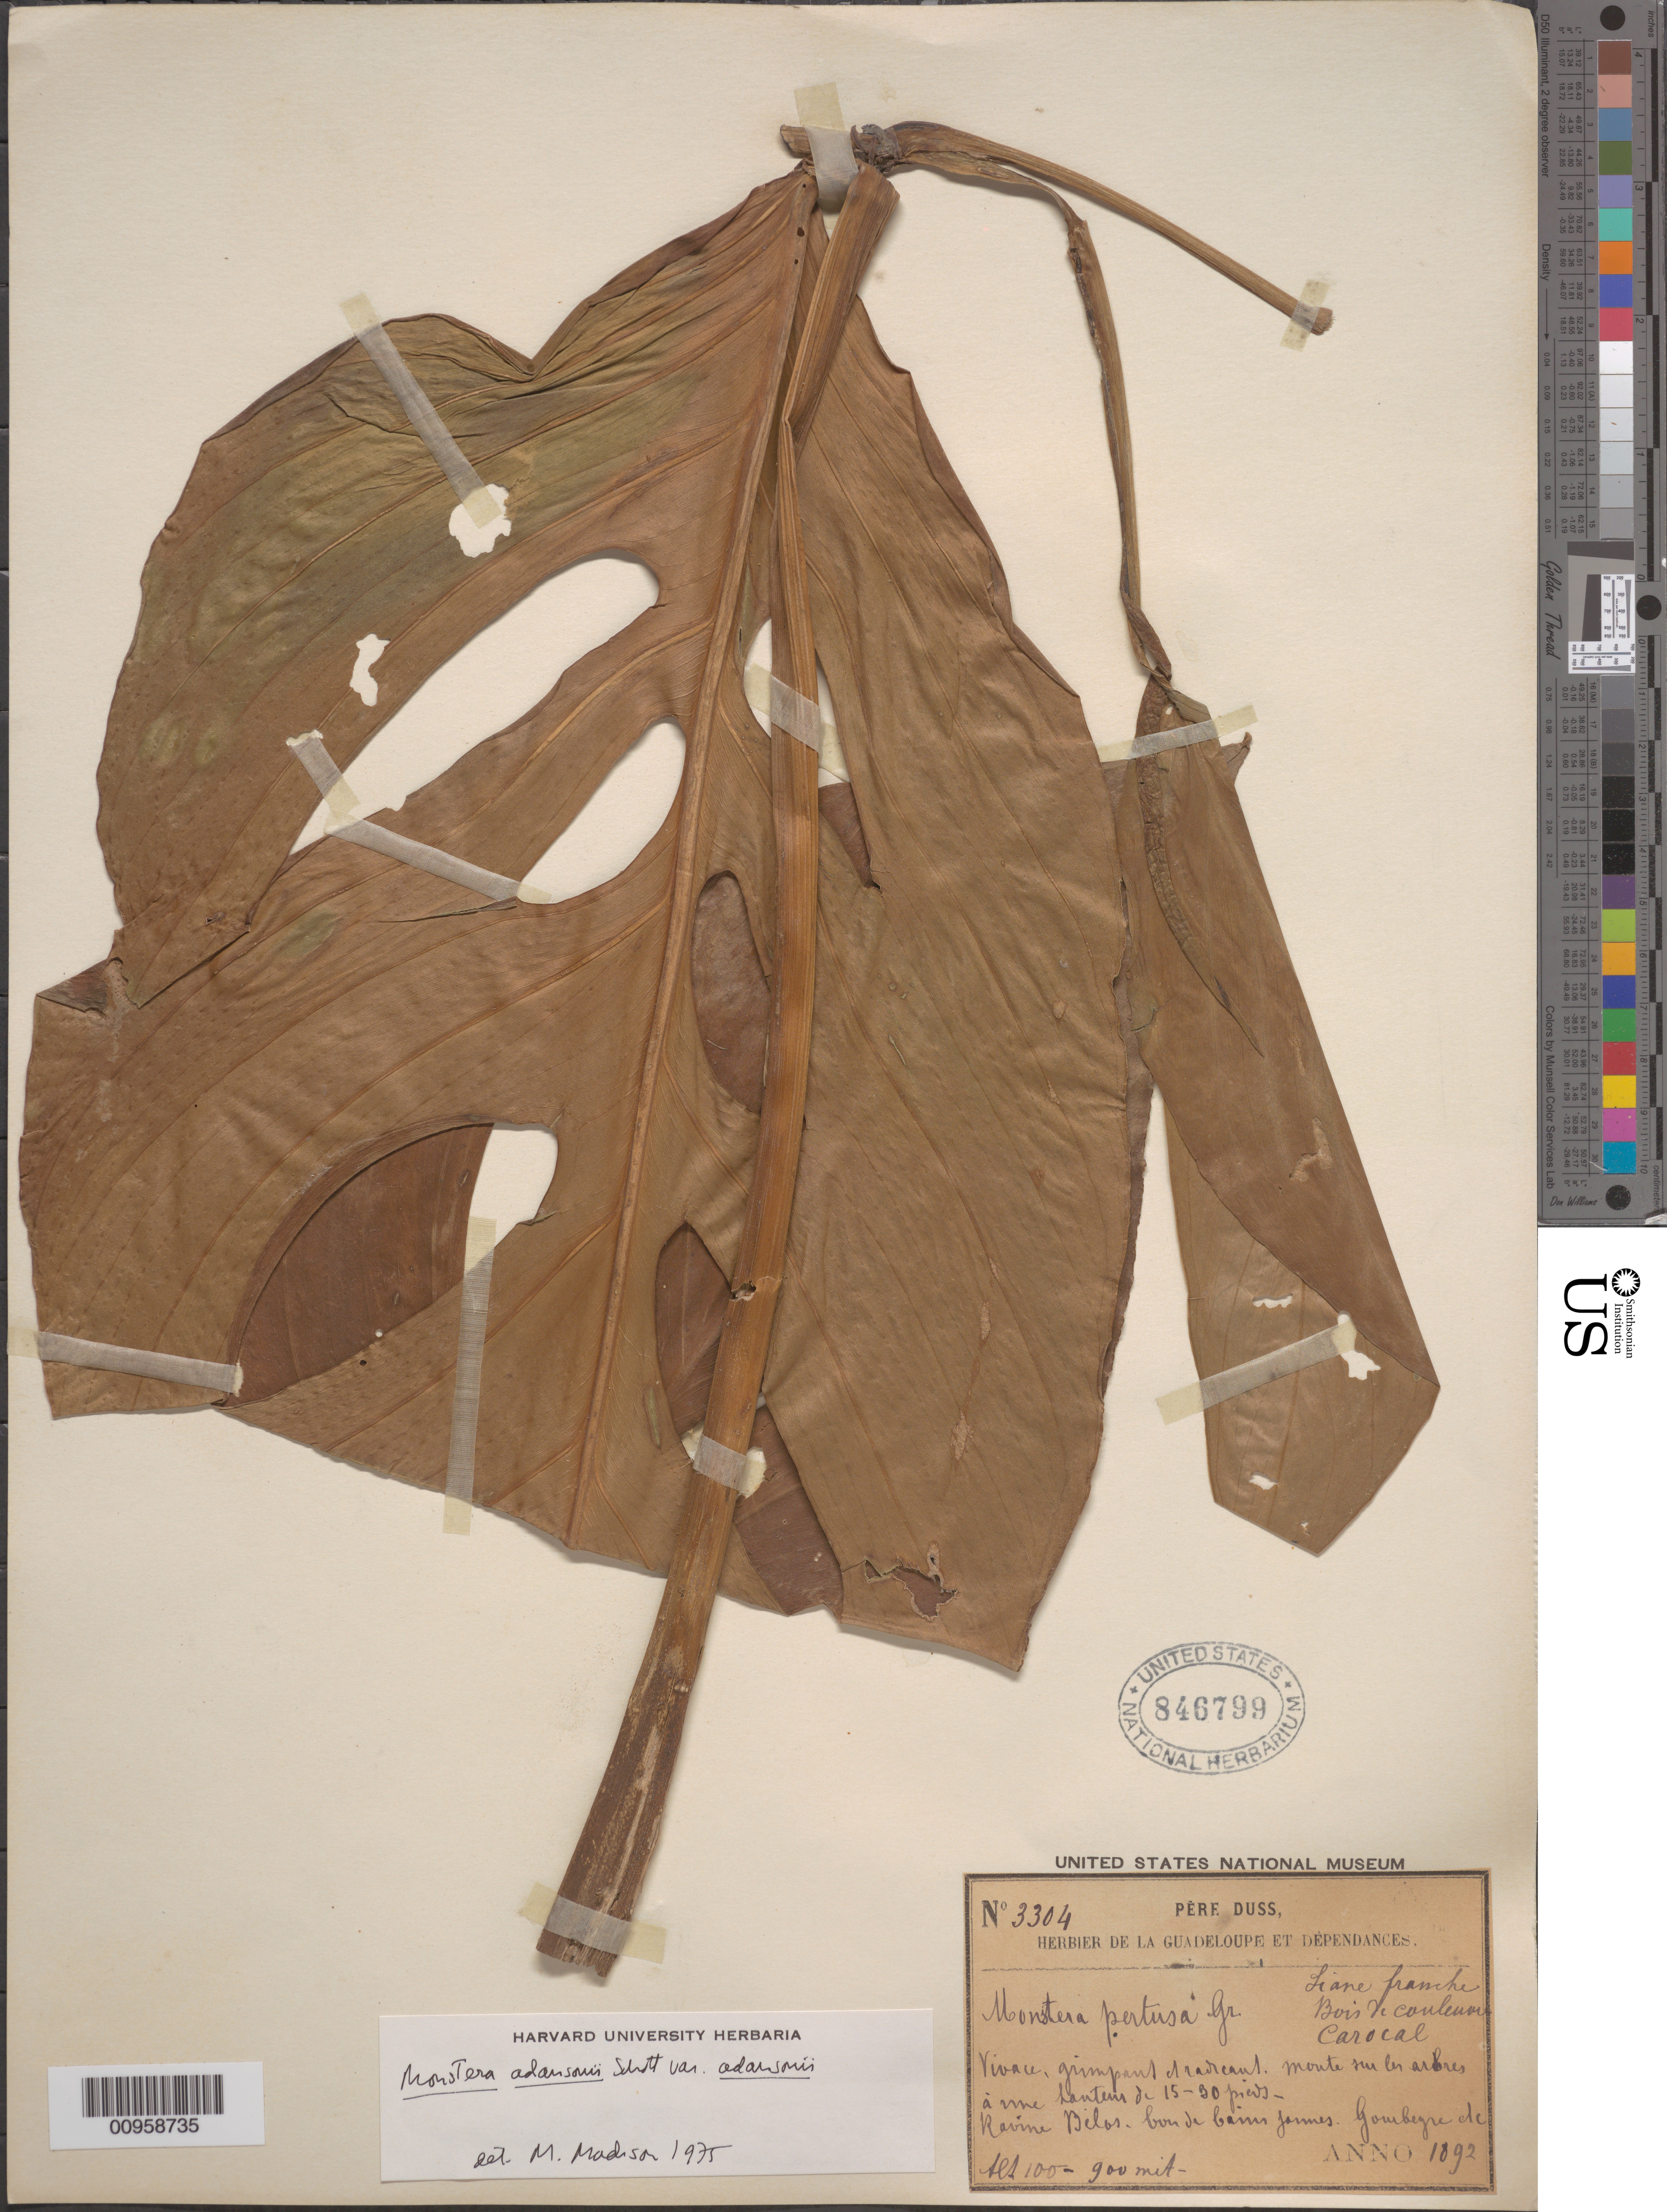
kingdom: Plantae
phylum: Tracheophyta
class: Liliopsida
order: Alismatales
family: Araceae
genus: Monstera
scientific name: Monstera adansonii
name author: Schott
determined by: Madison, Michael T.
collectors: Père Duss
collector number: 3304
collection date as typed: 1892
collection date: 1892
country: Guadeloupe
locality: Ravine Belas, borded 'baines jaunes"; Gourbeyre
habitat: Monte surles arbres à "une" hauteurs de 15-30 picos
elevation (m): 100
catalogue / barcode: US 846799